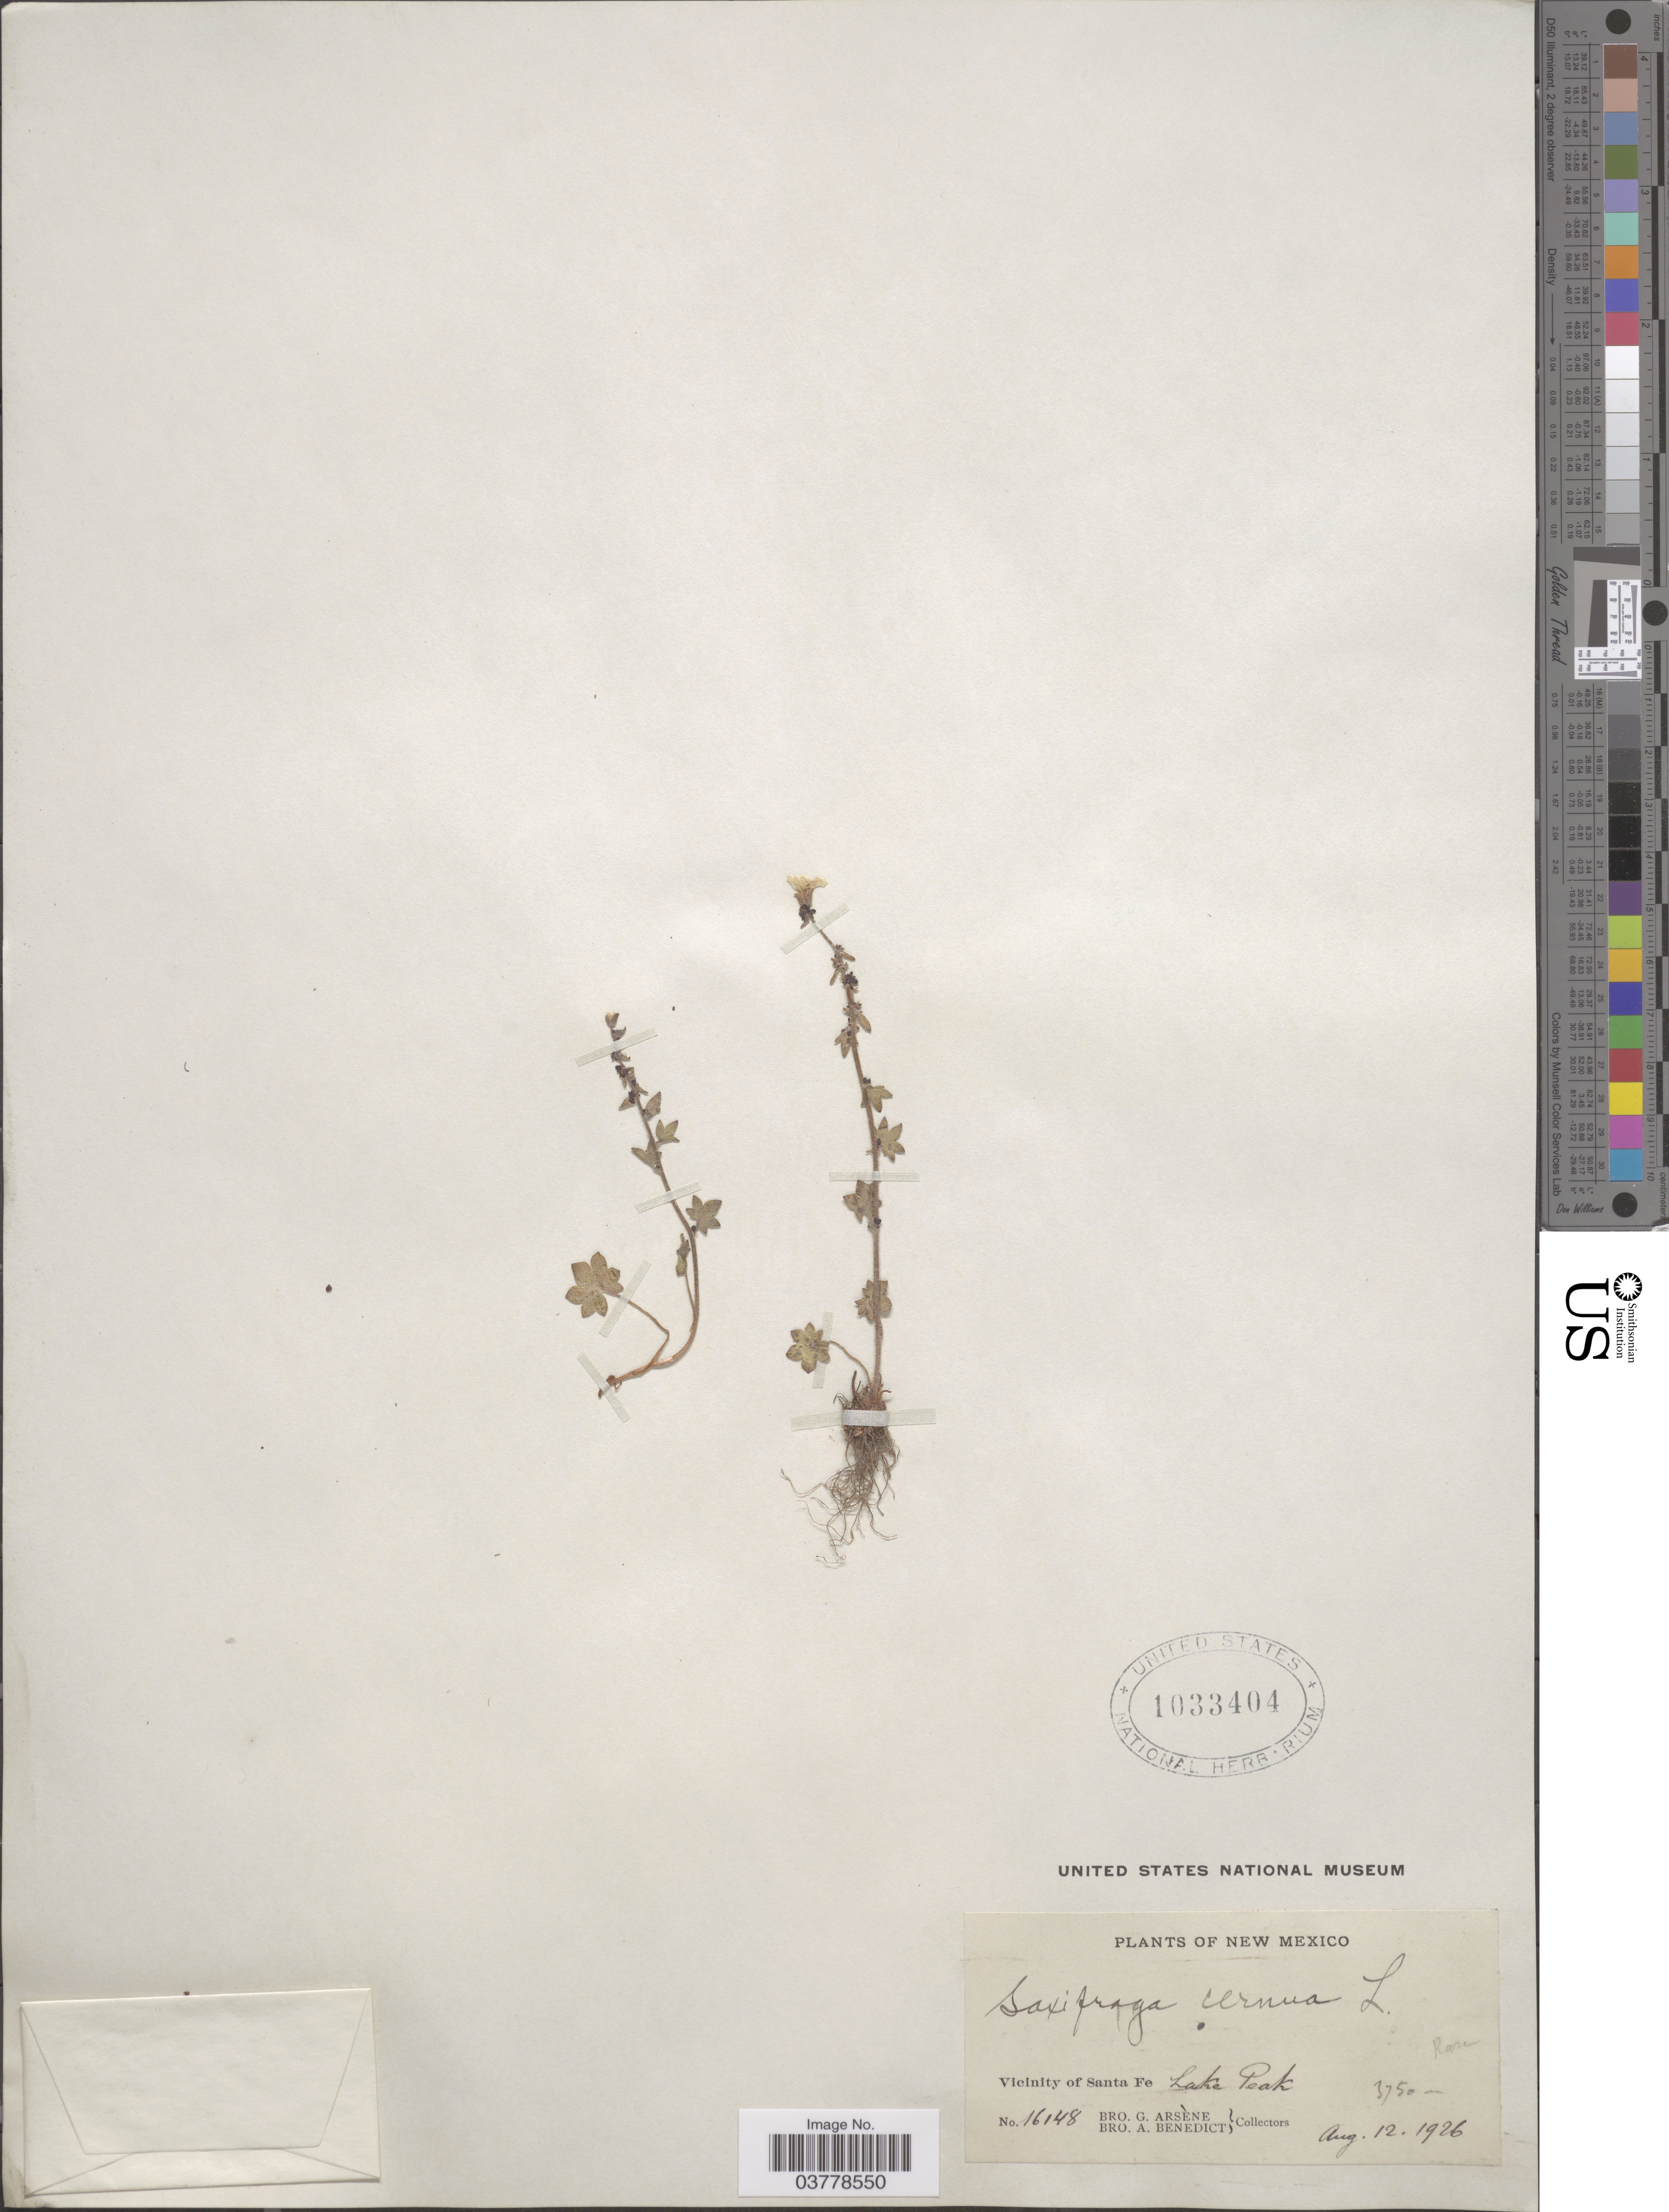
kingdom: Plantae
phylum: Tracheophyta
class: Magnoliopsida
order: Saxifragales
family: Saxifragaceae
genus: Saxifraga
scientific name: Saxifraga cernua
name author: L.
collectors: Bro. G. Arsène & Bro. A. Benedict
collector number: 16148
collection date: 1926-08-12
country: United States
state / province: New Mexico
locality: Vicinity of Santa Fe. Lake Peak.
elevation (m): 3750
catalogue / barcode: US 1033404